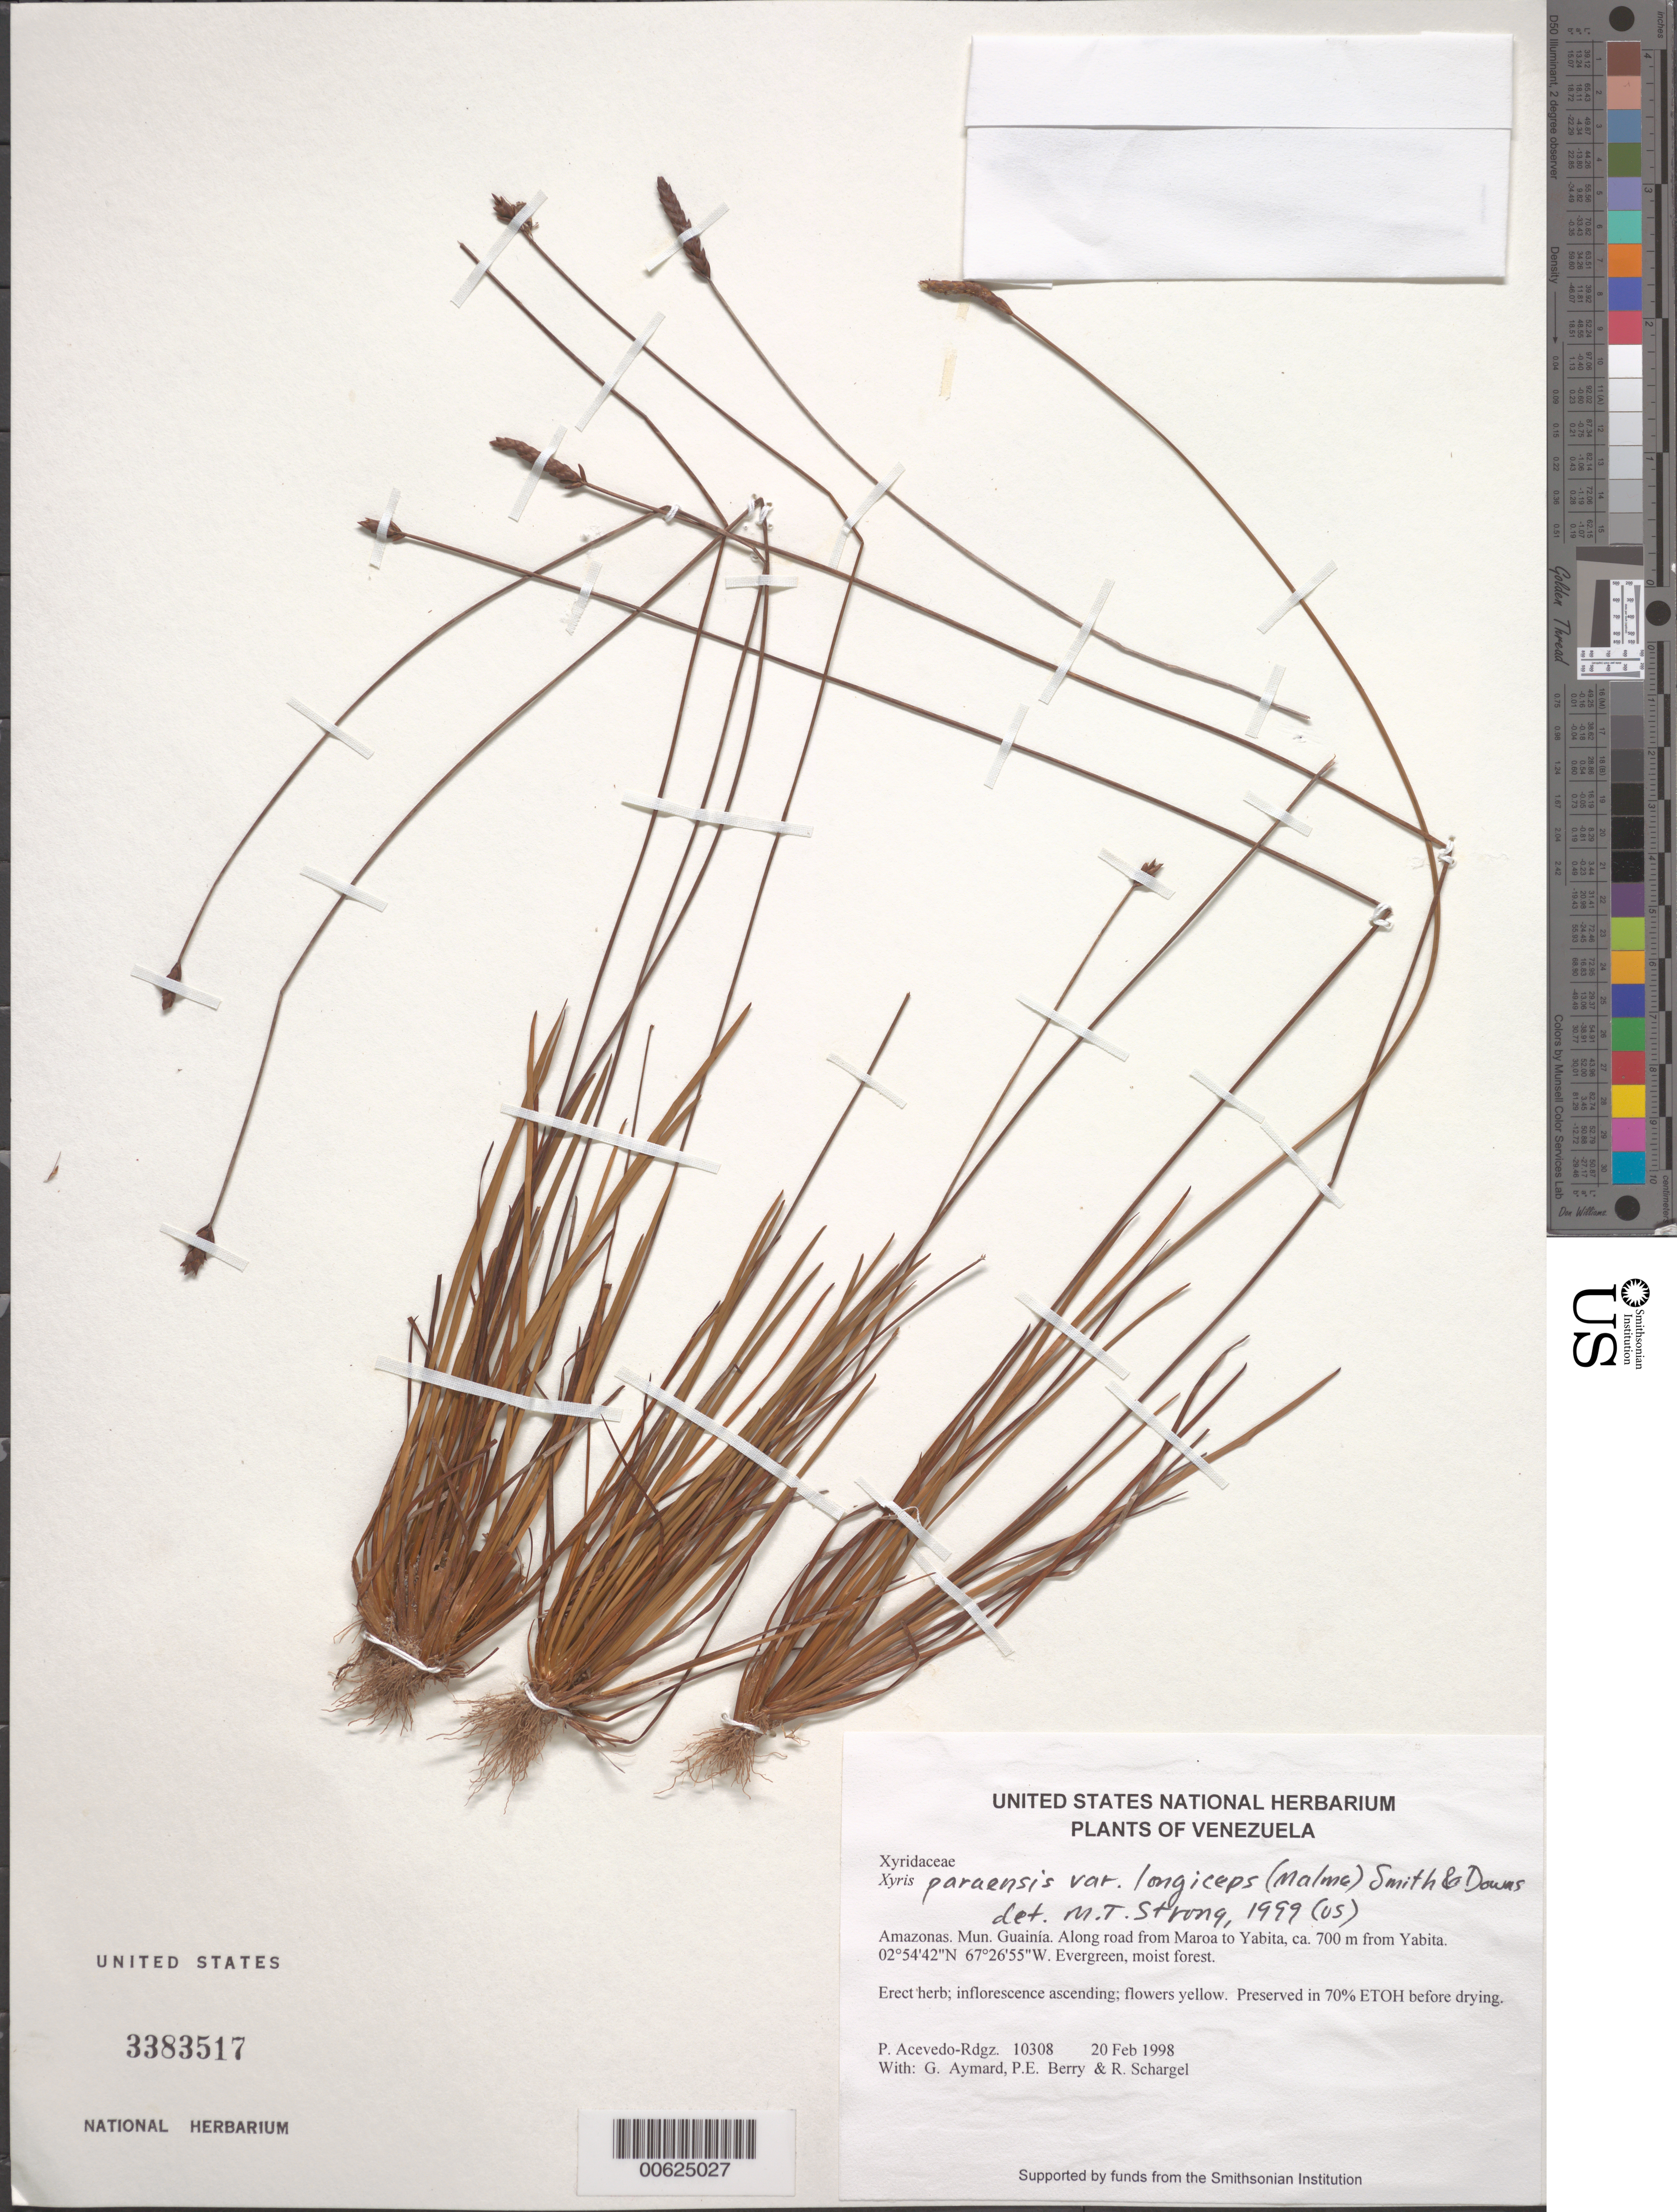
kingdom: Plantae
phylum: Tracheophyta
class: Liliopsida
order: Poales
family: Xyridaceae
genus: Xyris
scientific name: Xyris paraensis var. longiceps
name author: (Malme) L.B. Sm. & Downs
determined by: Strong, M. T., (US), Smithsonian Institution - National Museum of Natural History (UNITED STATES)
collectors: P. Acevedo-Rodr., G. A. Aymard, P. E. Berry & R. Schargel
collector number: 10308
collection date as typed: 20 Feb 1998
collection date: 1998-02-20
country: Venezuela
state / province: Amazonas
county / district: Maroa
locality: Along road from Maroa to Yabita, ca. 700 m from Yabita.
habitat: Evergreen, moist forest.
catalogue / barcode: US 3383517